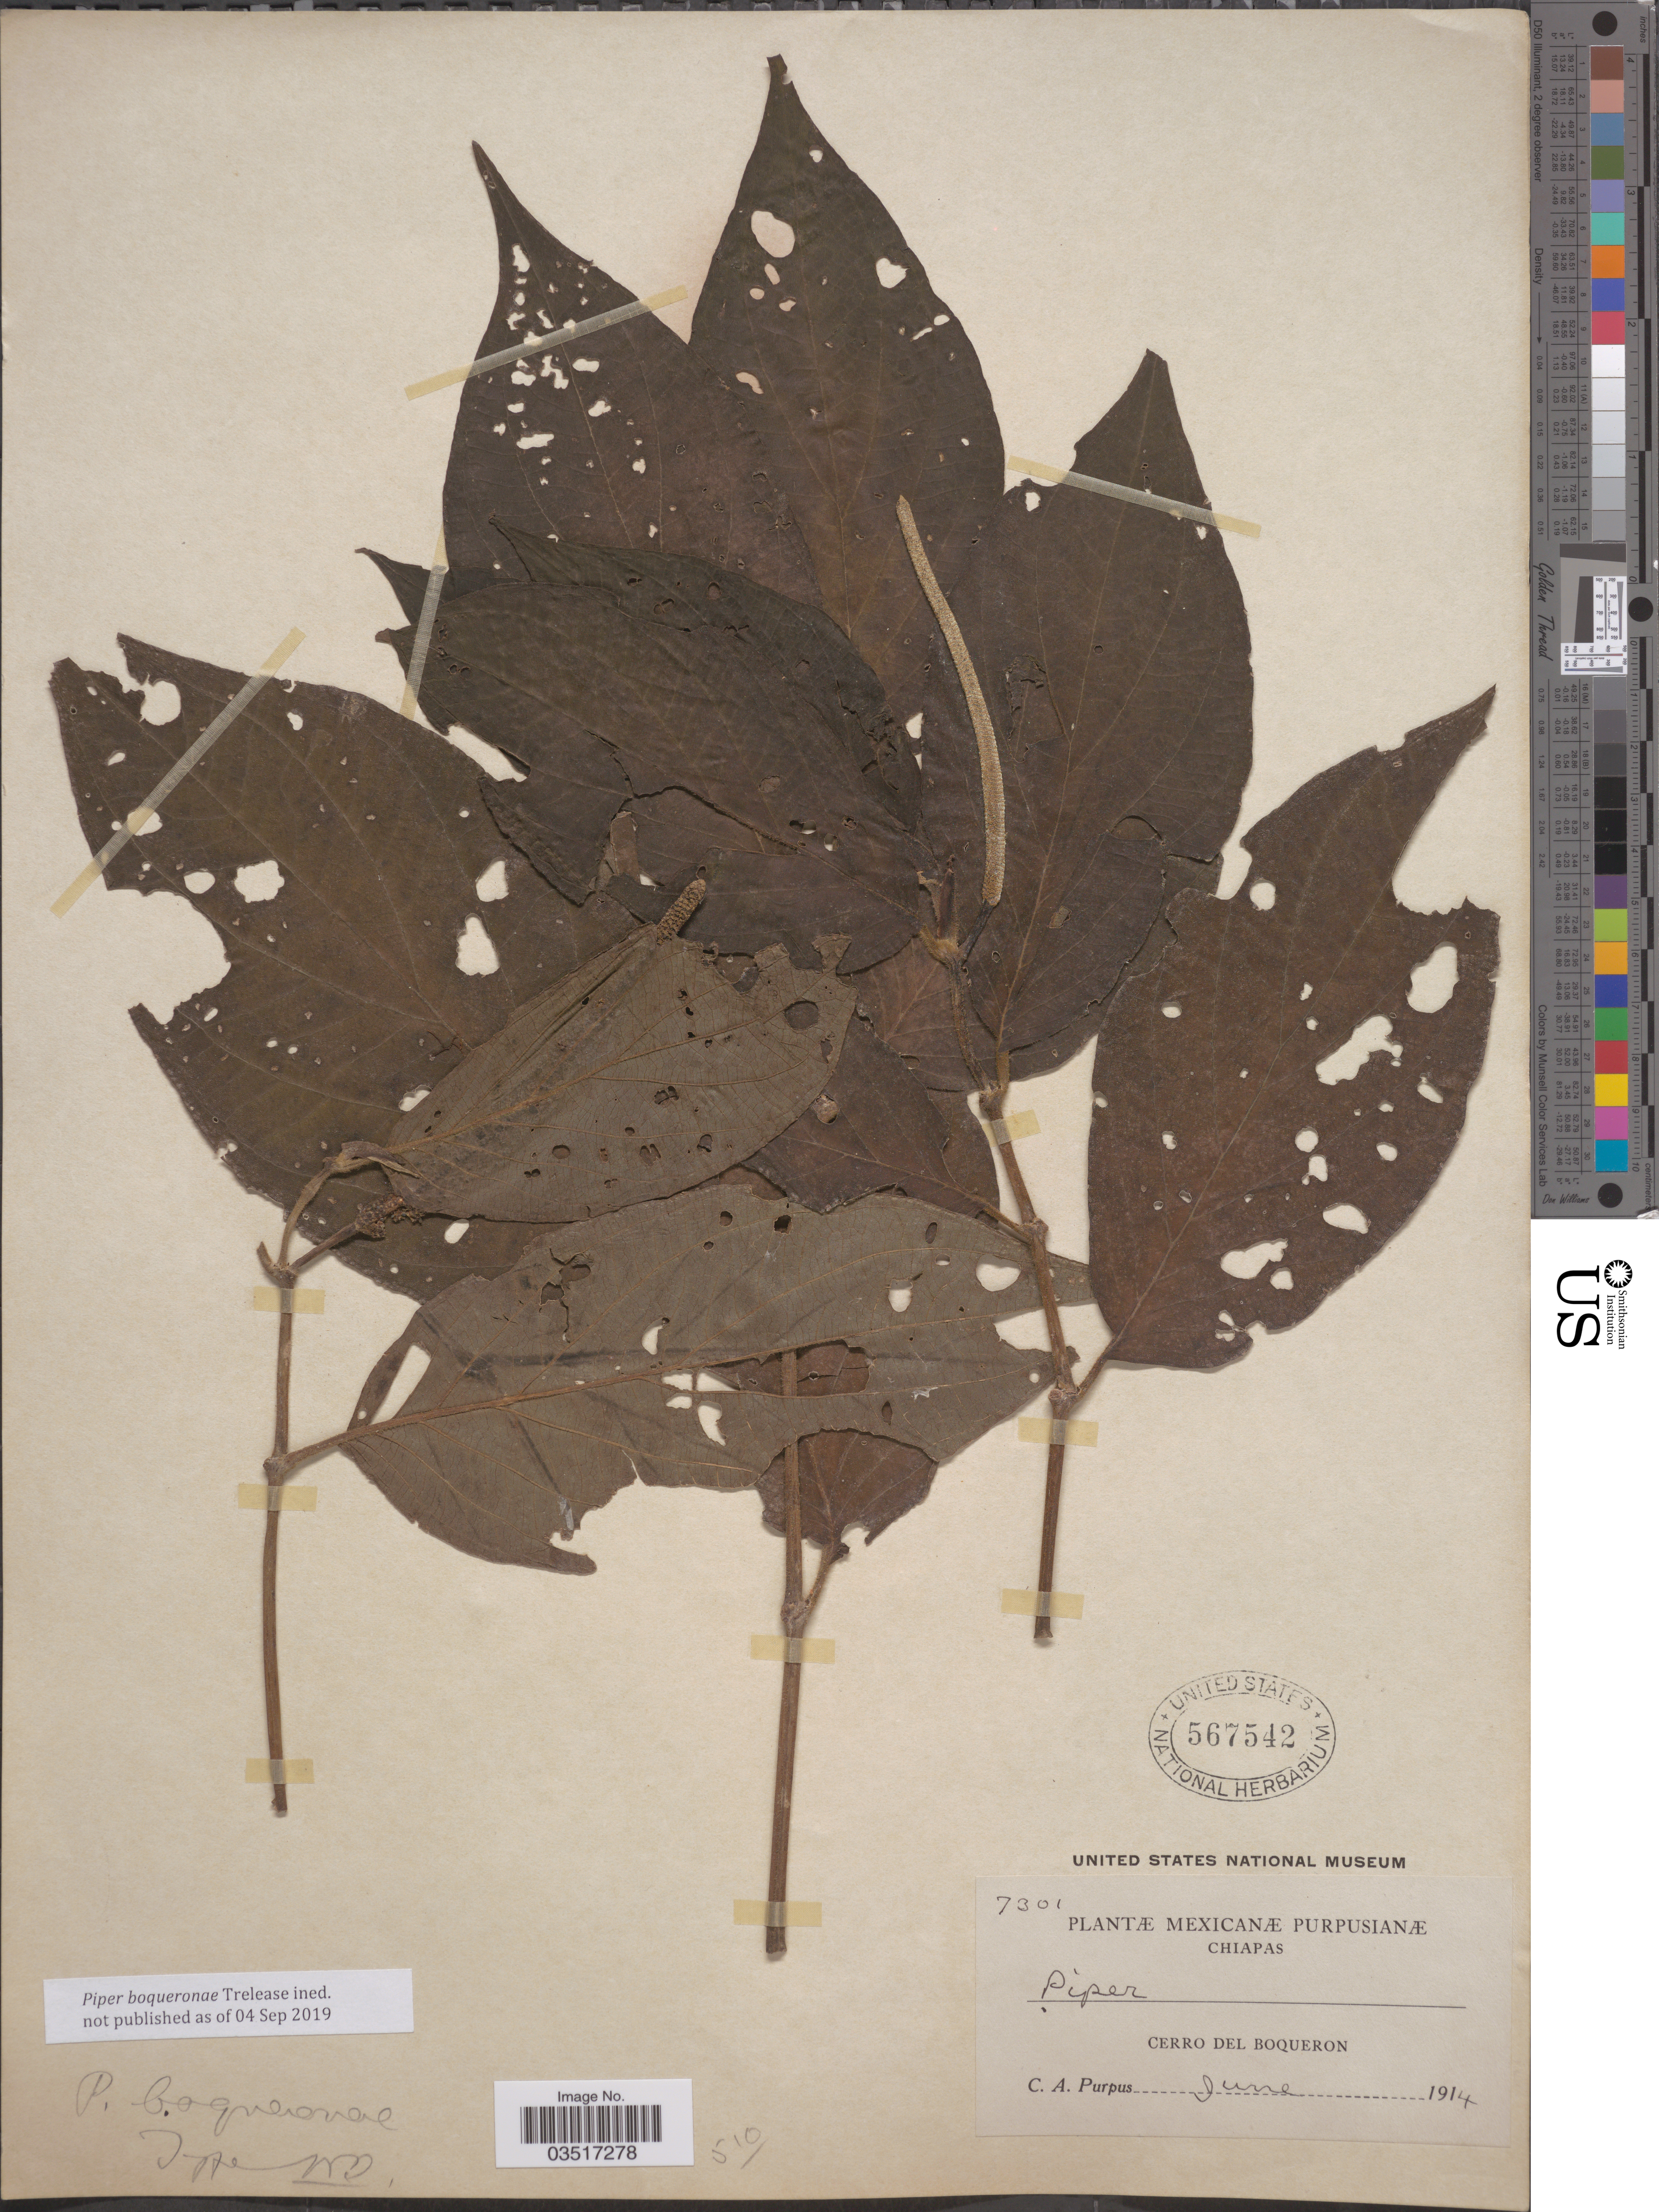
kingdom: Plantae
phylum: Tracheophyta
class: Magnoliopsida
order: Piperales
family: Piperaceae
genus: Piper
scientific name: Piper sp.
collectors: C. A. Purpus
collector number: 7301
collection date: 1914-06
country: Mexico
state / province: Chiapas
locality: Cerro del Boqueron.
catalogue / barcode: US 567542